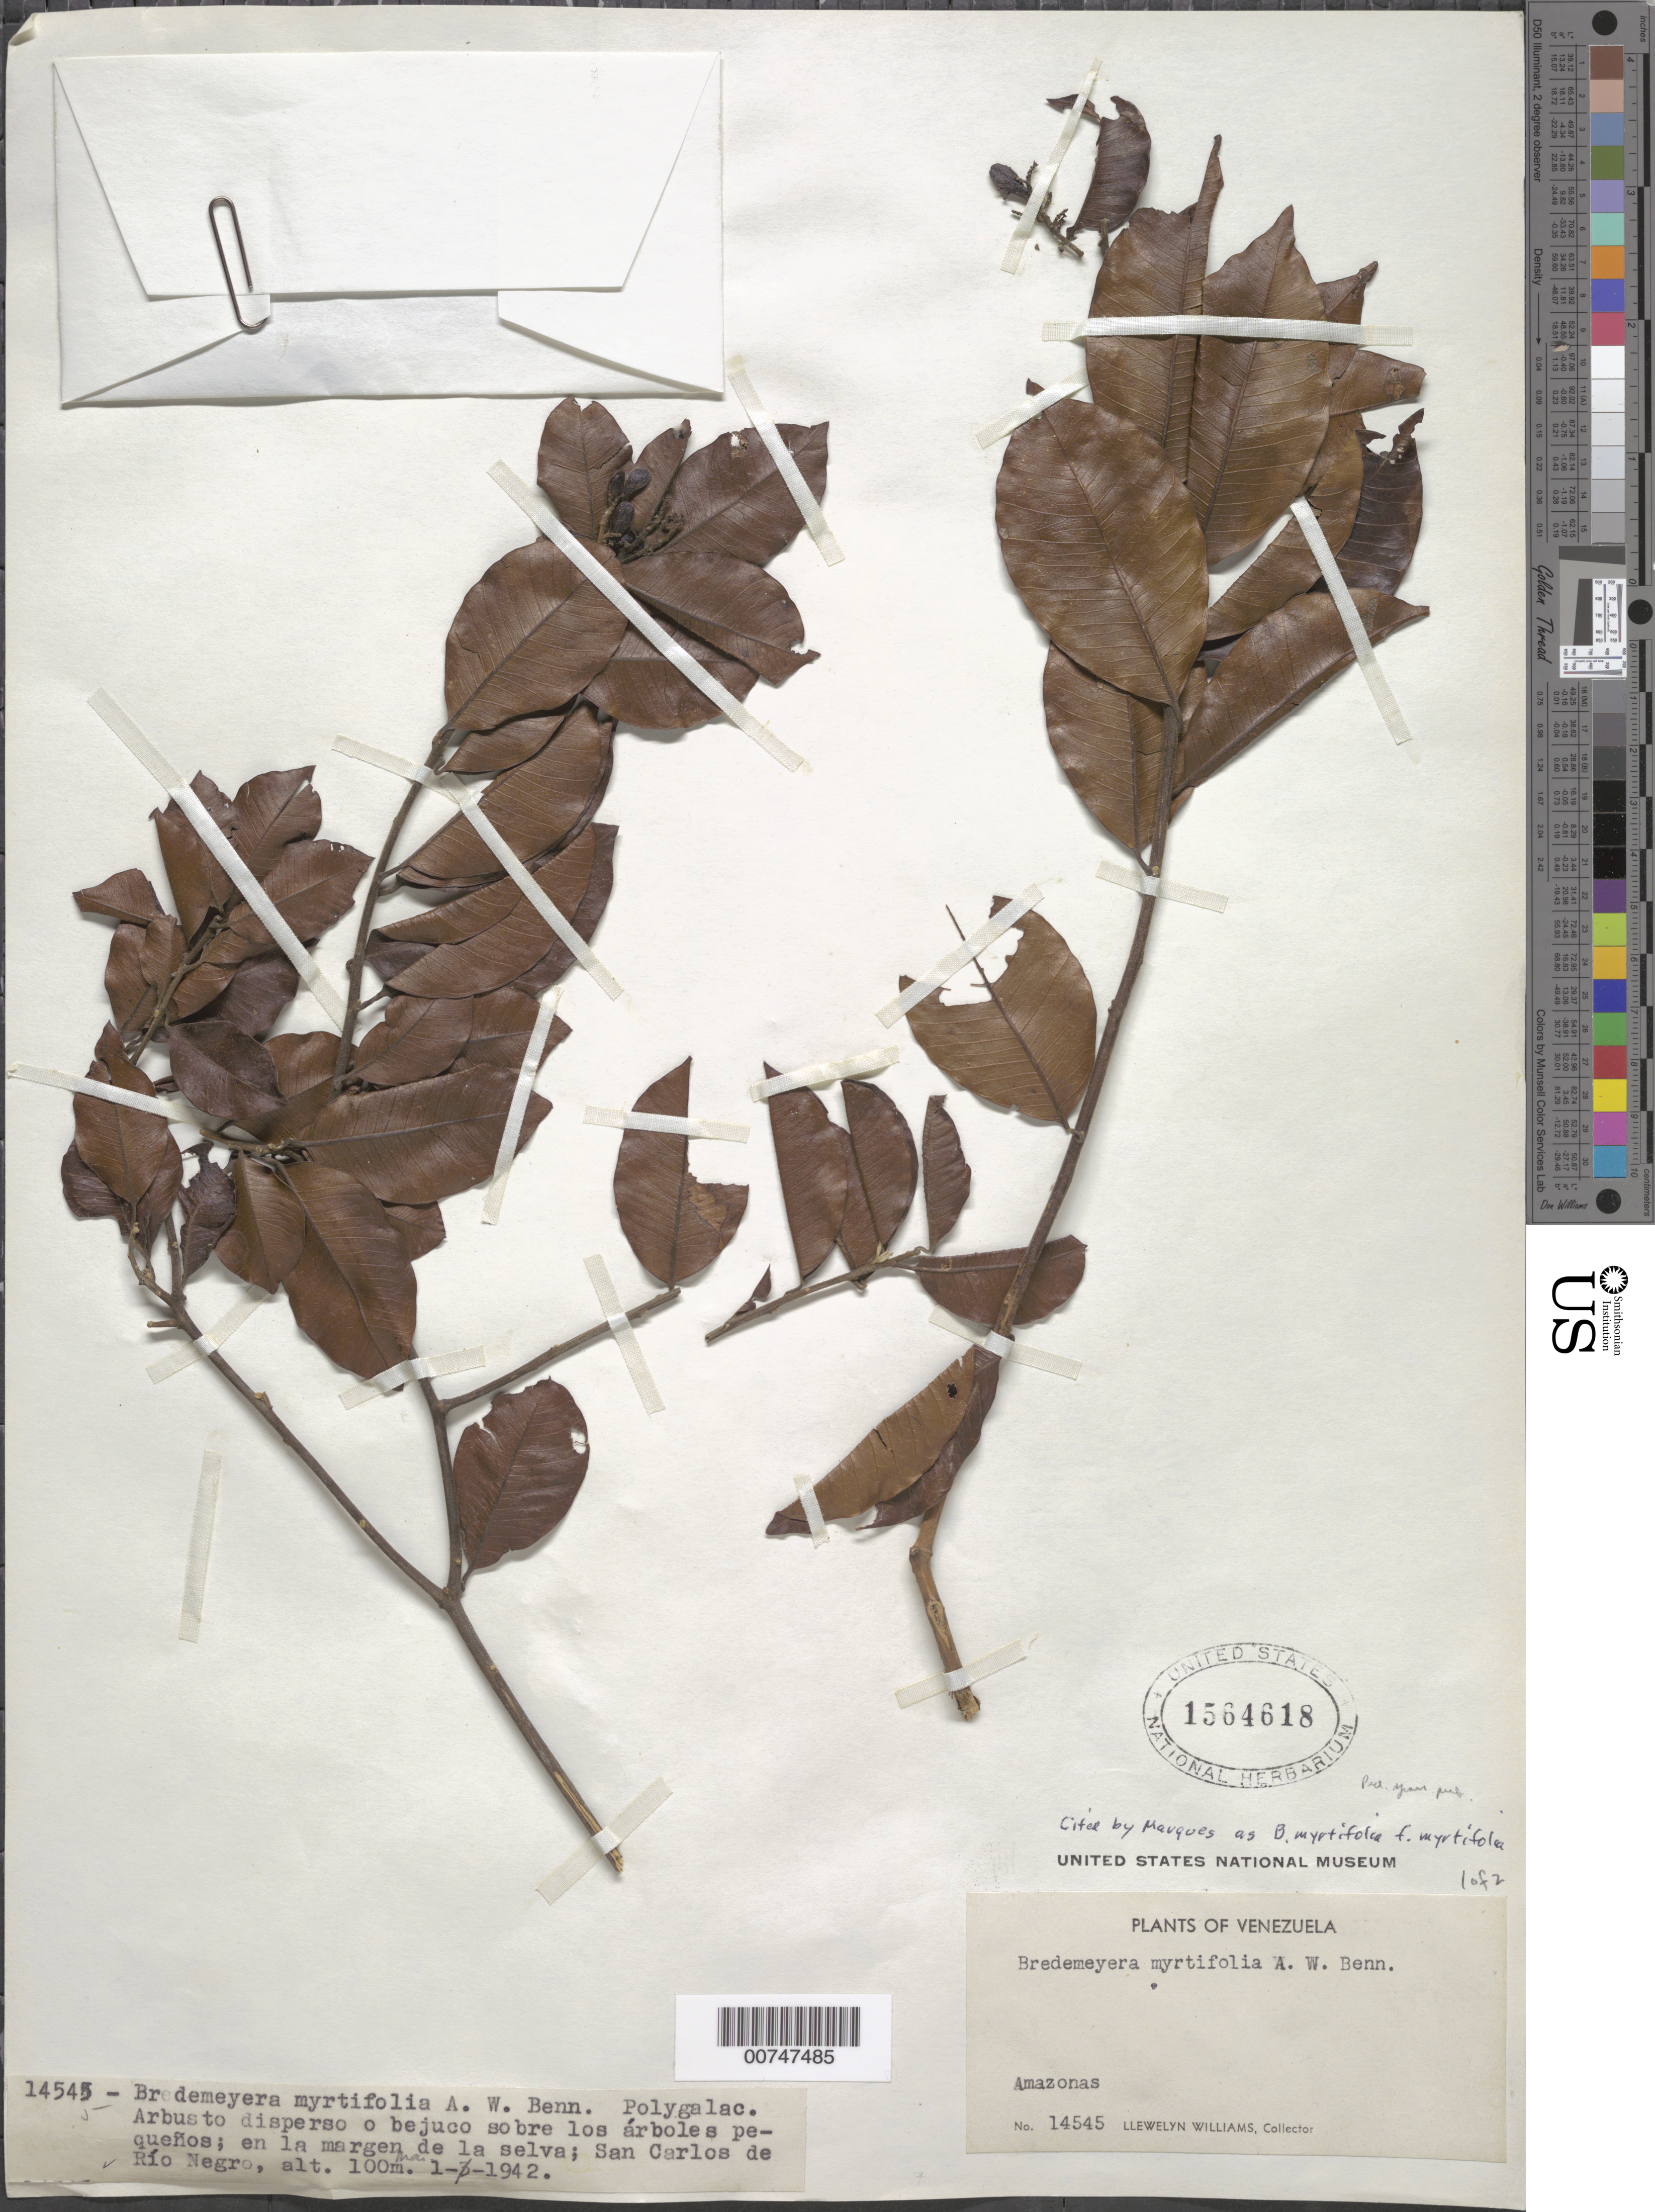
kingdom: Plantae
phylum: Tracheophyta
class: Magnoliopsida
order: Fabales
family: Polygalaceae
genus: Bredemeyera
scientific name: Bredemeyera myrtifolia f. myrtifolia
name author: A.W. Benn.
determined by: Marques, M. do C. M.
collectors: Ll. Williams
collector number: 14545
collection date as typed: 1-Mar-42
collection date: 1942-03-01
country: Venezuela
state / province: Amazonas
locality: San Carlos de Río Negro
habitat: Edge of woods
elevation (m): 100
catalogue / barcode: US 1564618